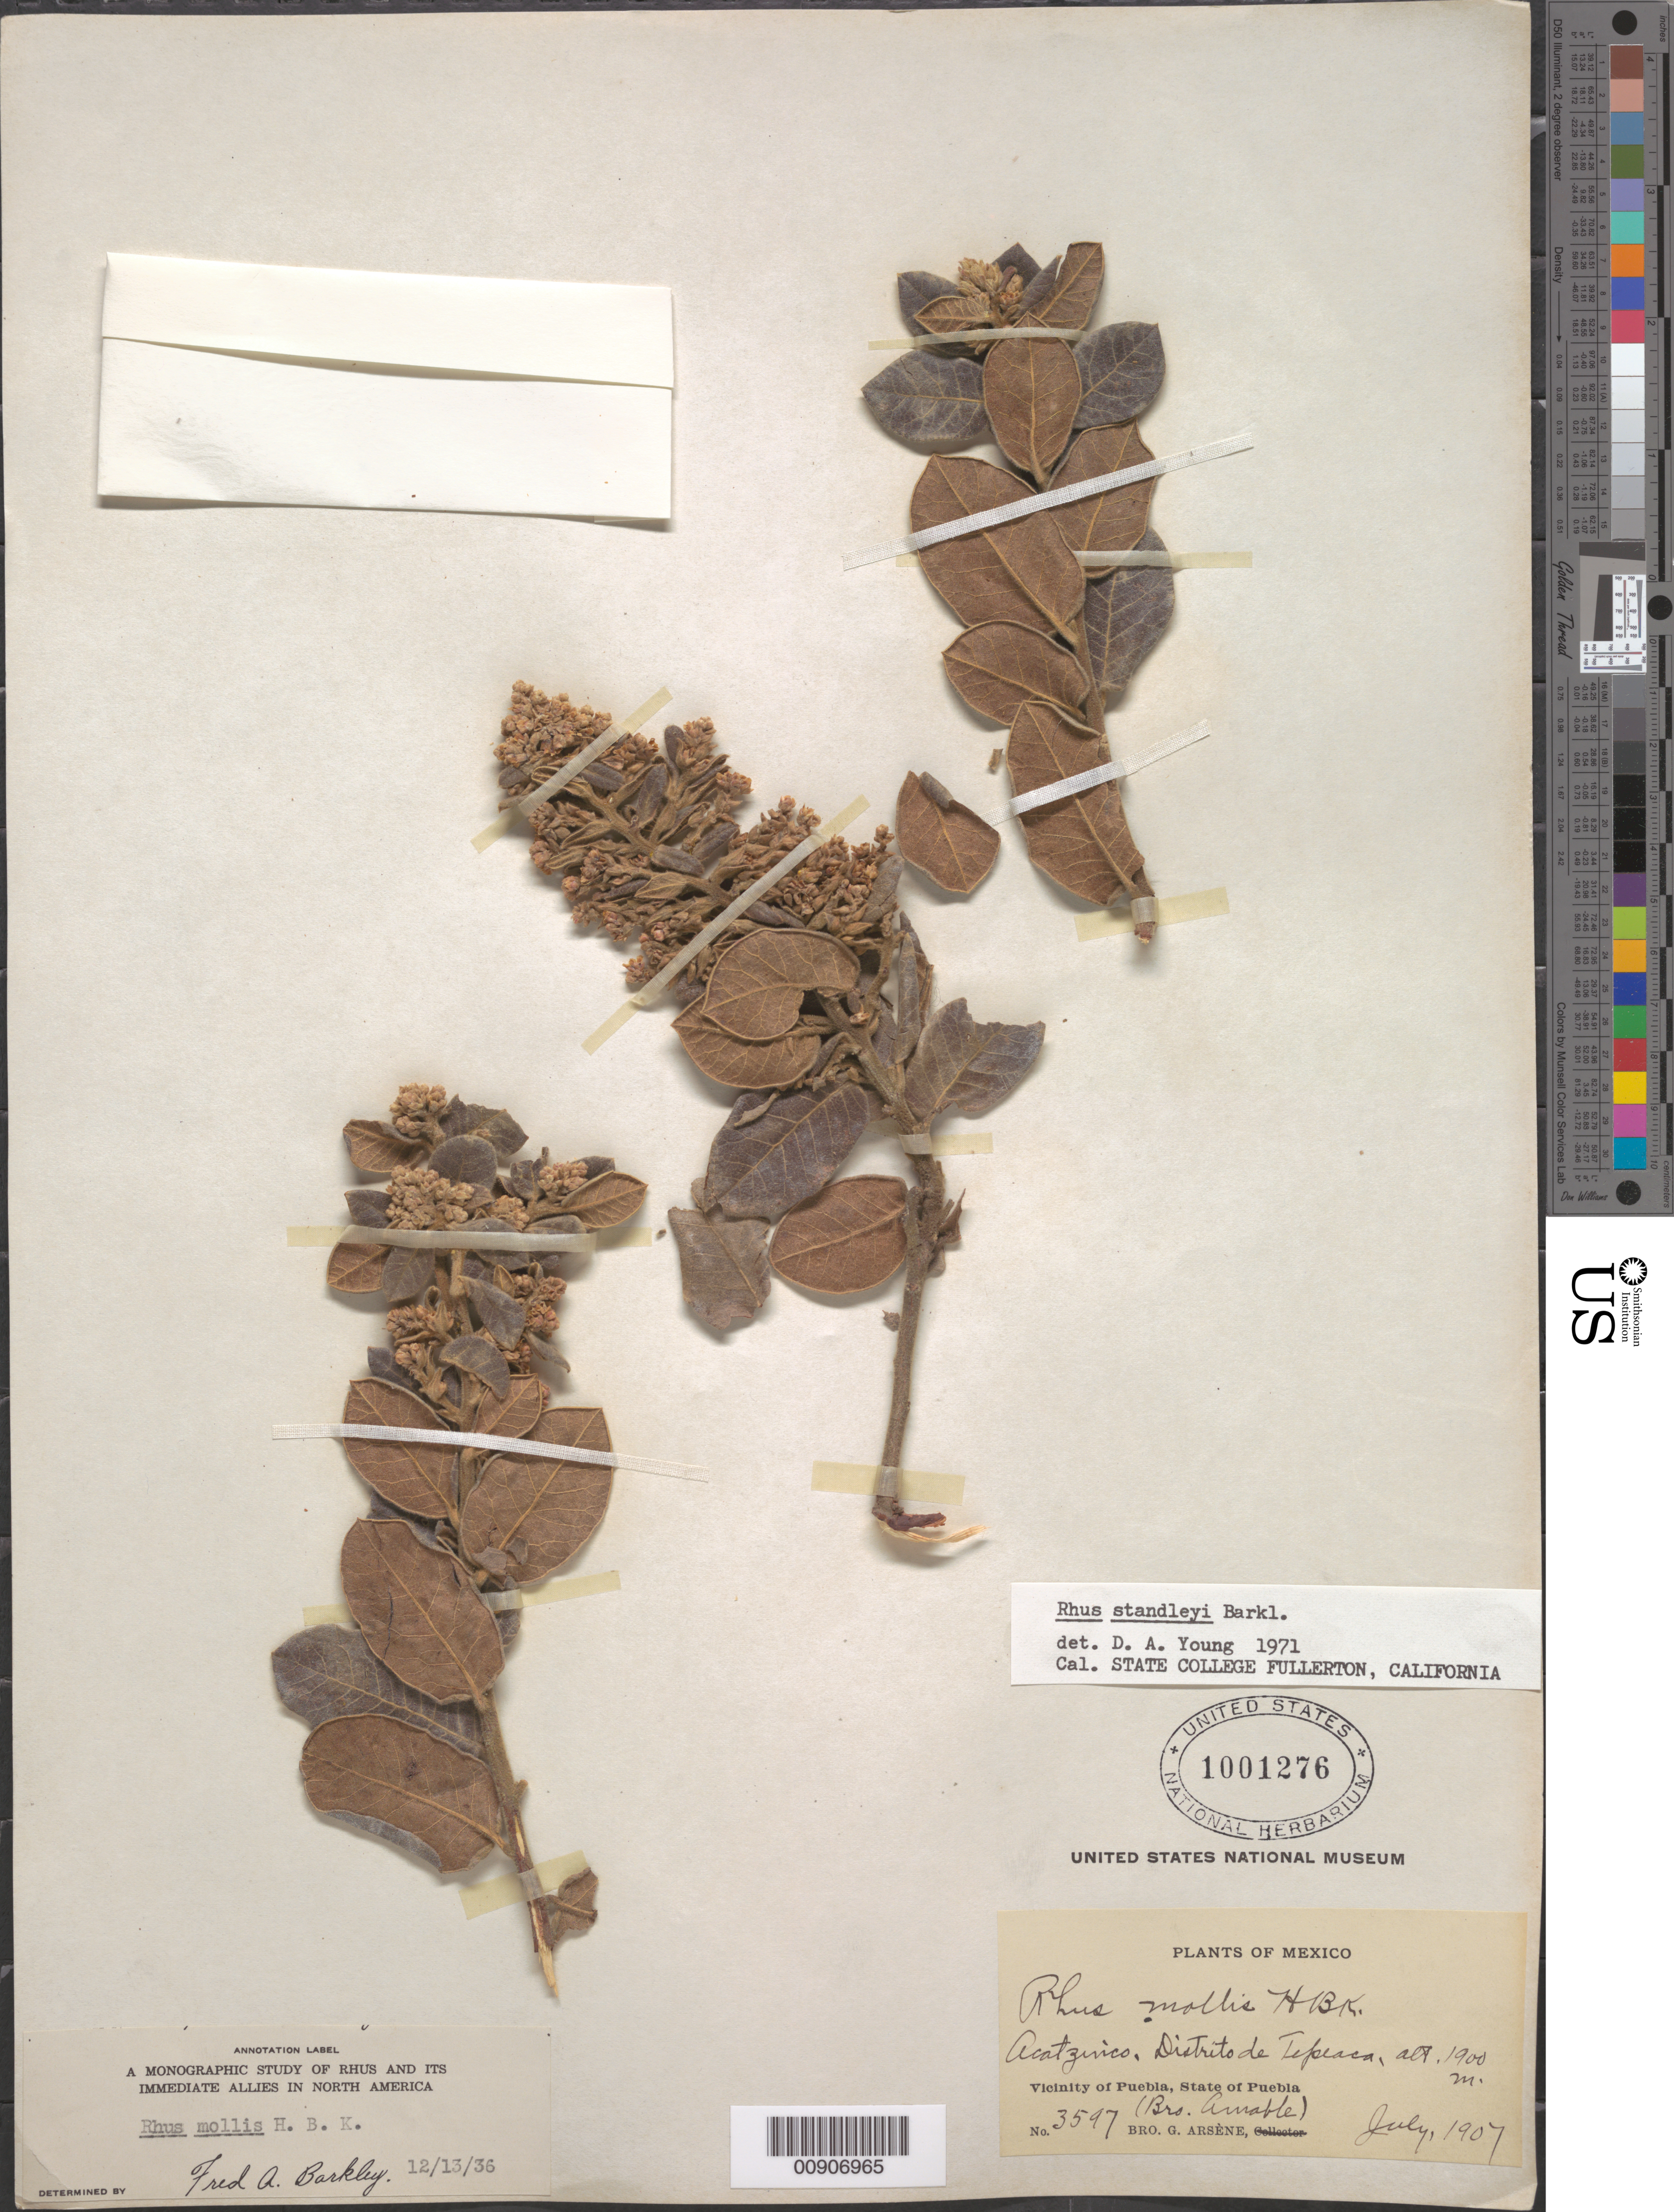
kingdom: Plantae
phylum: Tracheophyta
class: Magnoliopsida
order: Sapindales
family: Anacardiaceae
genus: Rhus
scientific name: Rhus standleyi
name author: F.A. Barkley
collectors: B. Amable & Bro. G. Arsène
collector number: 3597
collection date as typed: Jul 1907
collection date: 1907-07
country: Mexico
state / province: Puebla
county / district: Tepeaca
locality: Acatzinco. Distrito de Tepeaca. Vicinity of Puebla, State of Puebla.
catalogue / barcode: US 1001276